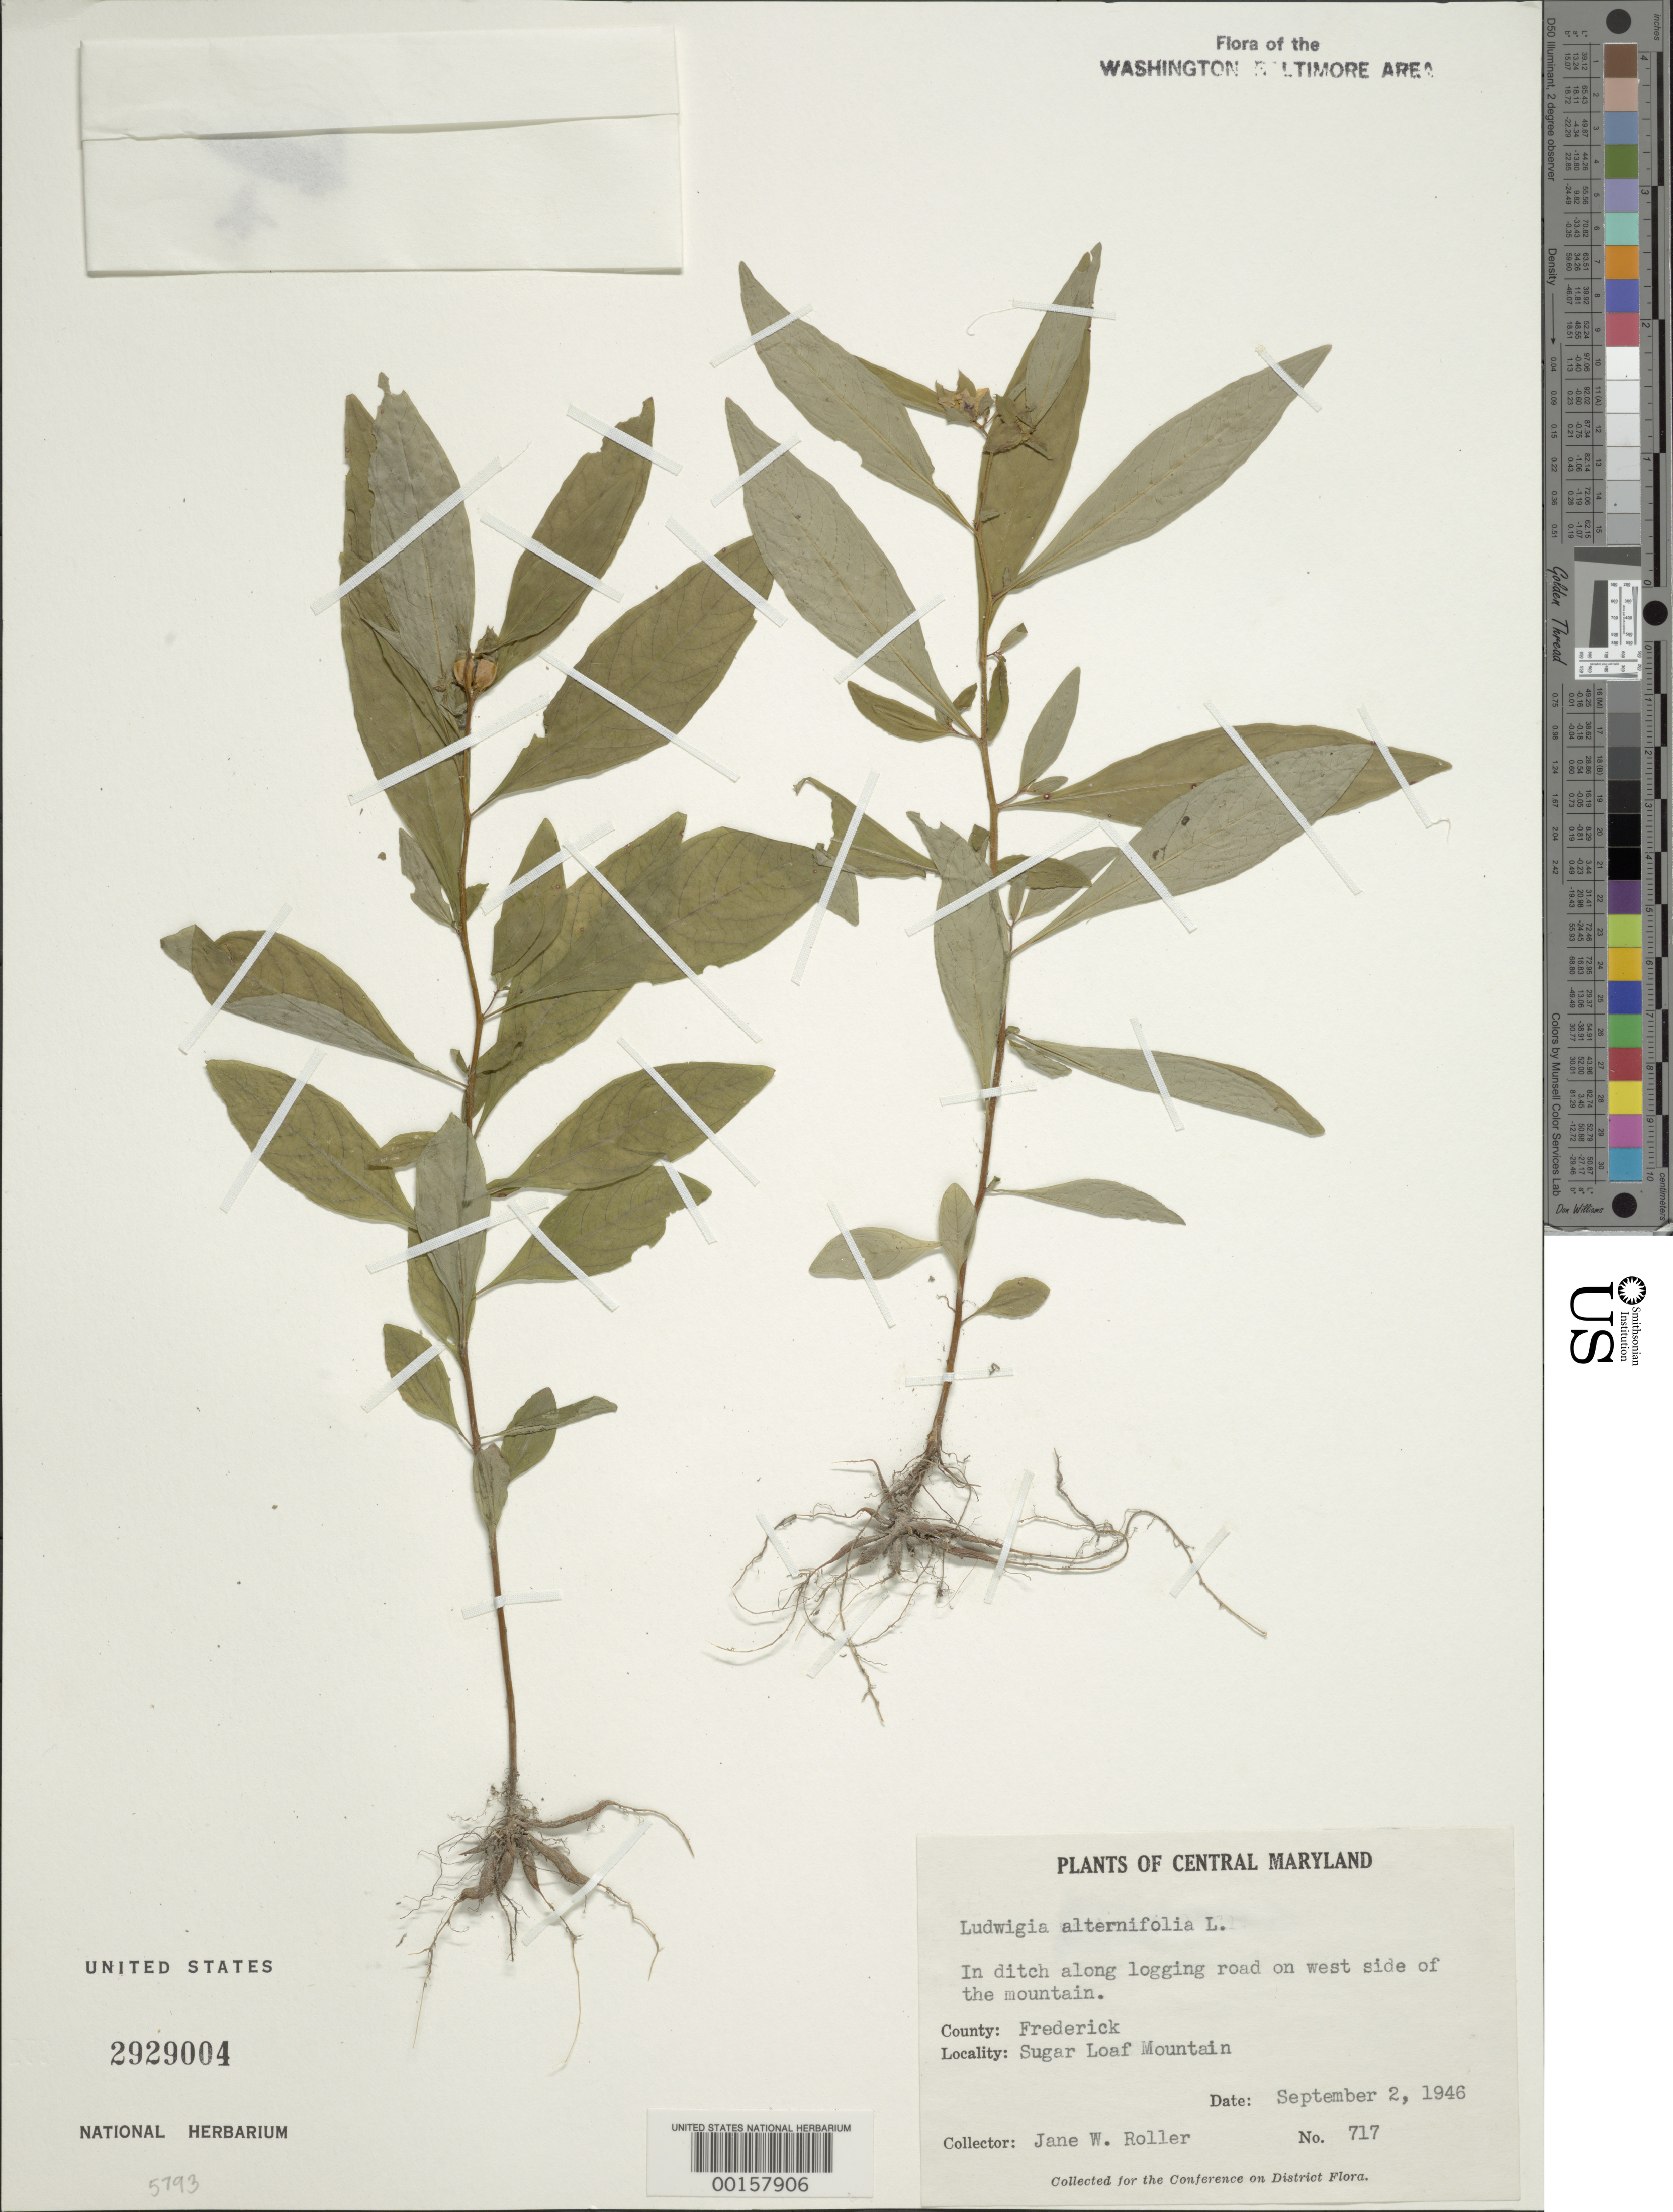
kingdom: Plantae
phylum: Tracheophyta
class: Magnoliopsida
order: Myrtales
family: Onagraceae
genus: Ludwigia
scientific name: Ludwigia alternifolia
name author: L.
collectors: J. W. Roller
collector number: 717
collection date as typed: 02 Sep 1946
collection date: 1946-09-02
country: United States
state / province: Maryland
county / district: Frederick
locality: Sugar Loaf Mountain, W side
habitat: In ditch along logging road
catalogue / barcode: US 2929004